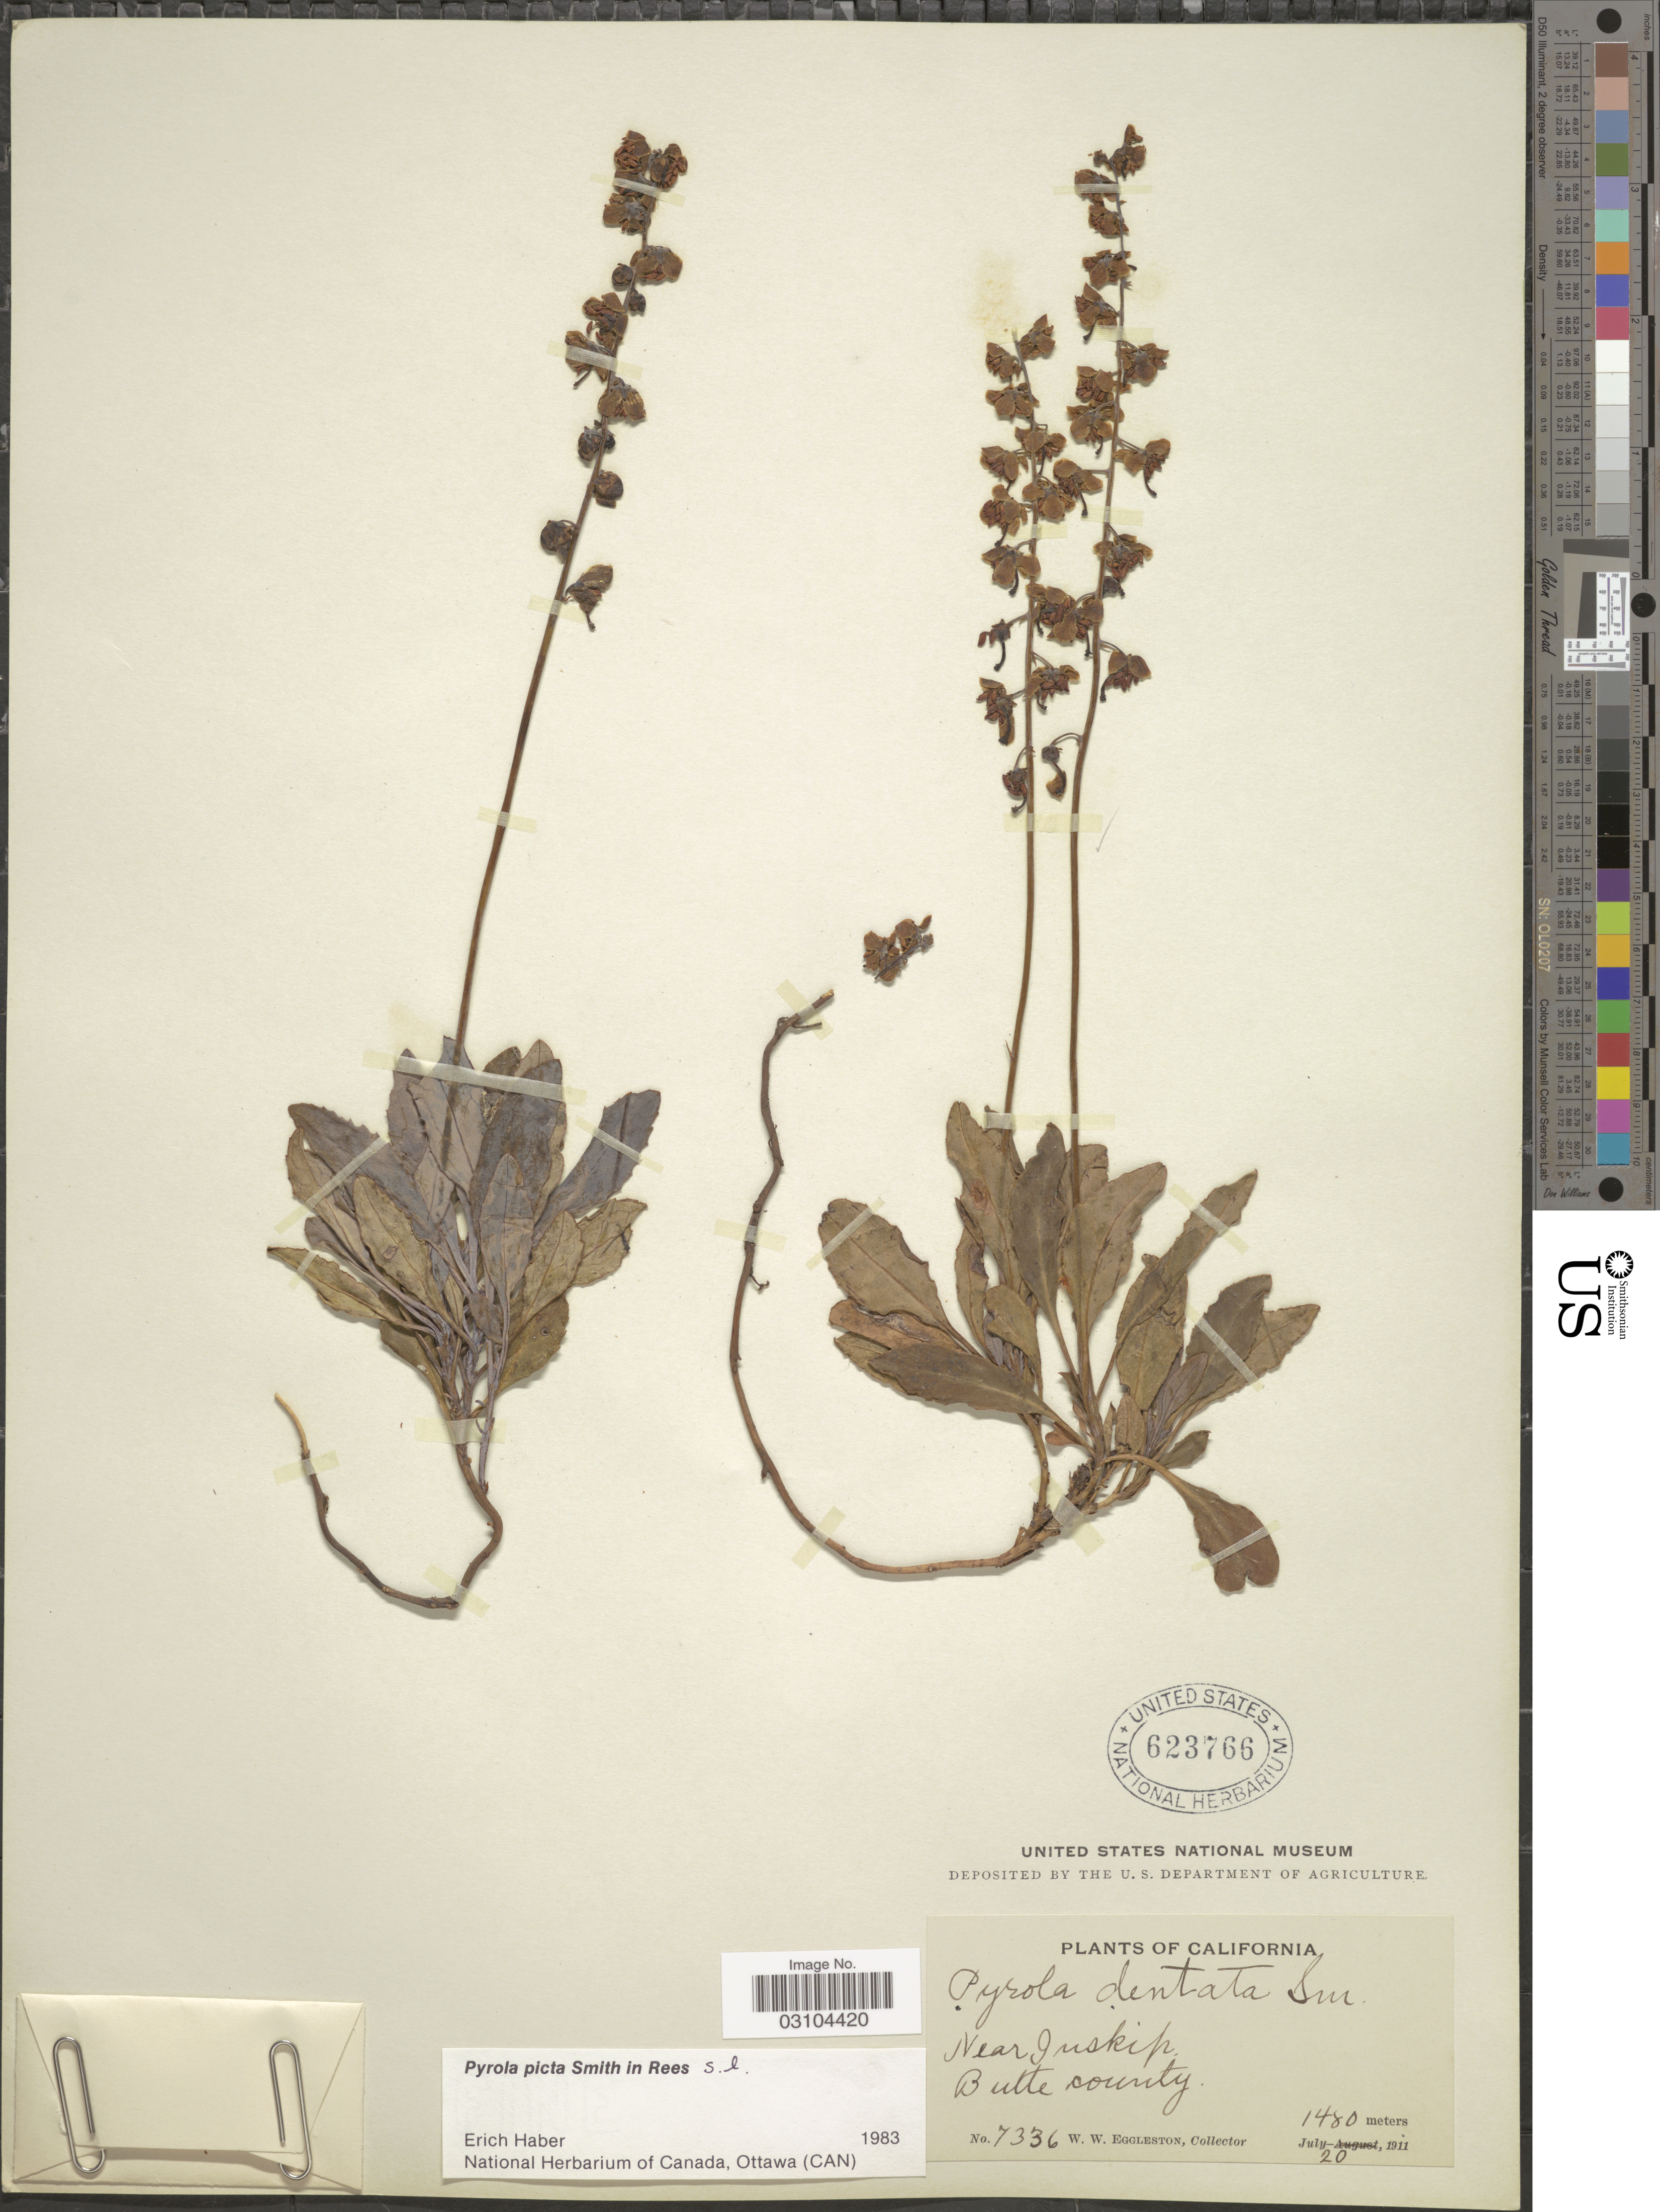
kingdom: Plantae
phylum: Tracheophyta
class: Magnoliopsida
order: Ericales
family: Ericaceae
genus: Pyrola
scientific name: Pyrola picta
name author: Sm. in Rees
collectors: W. W. Eggleston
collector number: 7336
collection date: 1911-07-20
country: United States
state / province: California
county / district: Butte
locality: Near Juskip, Butte county.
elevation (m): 1480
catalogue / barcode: US 623766